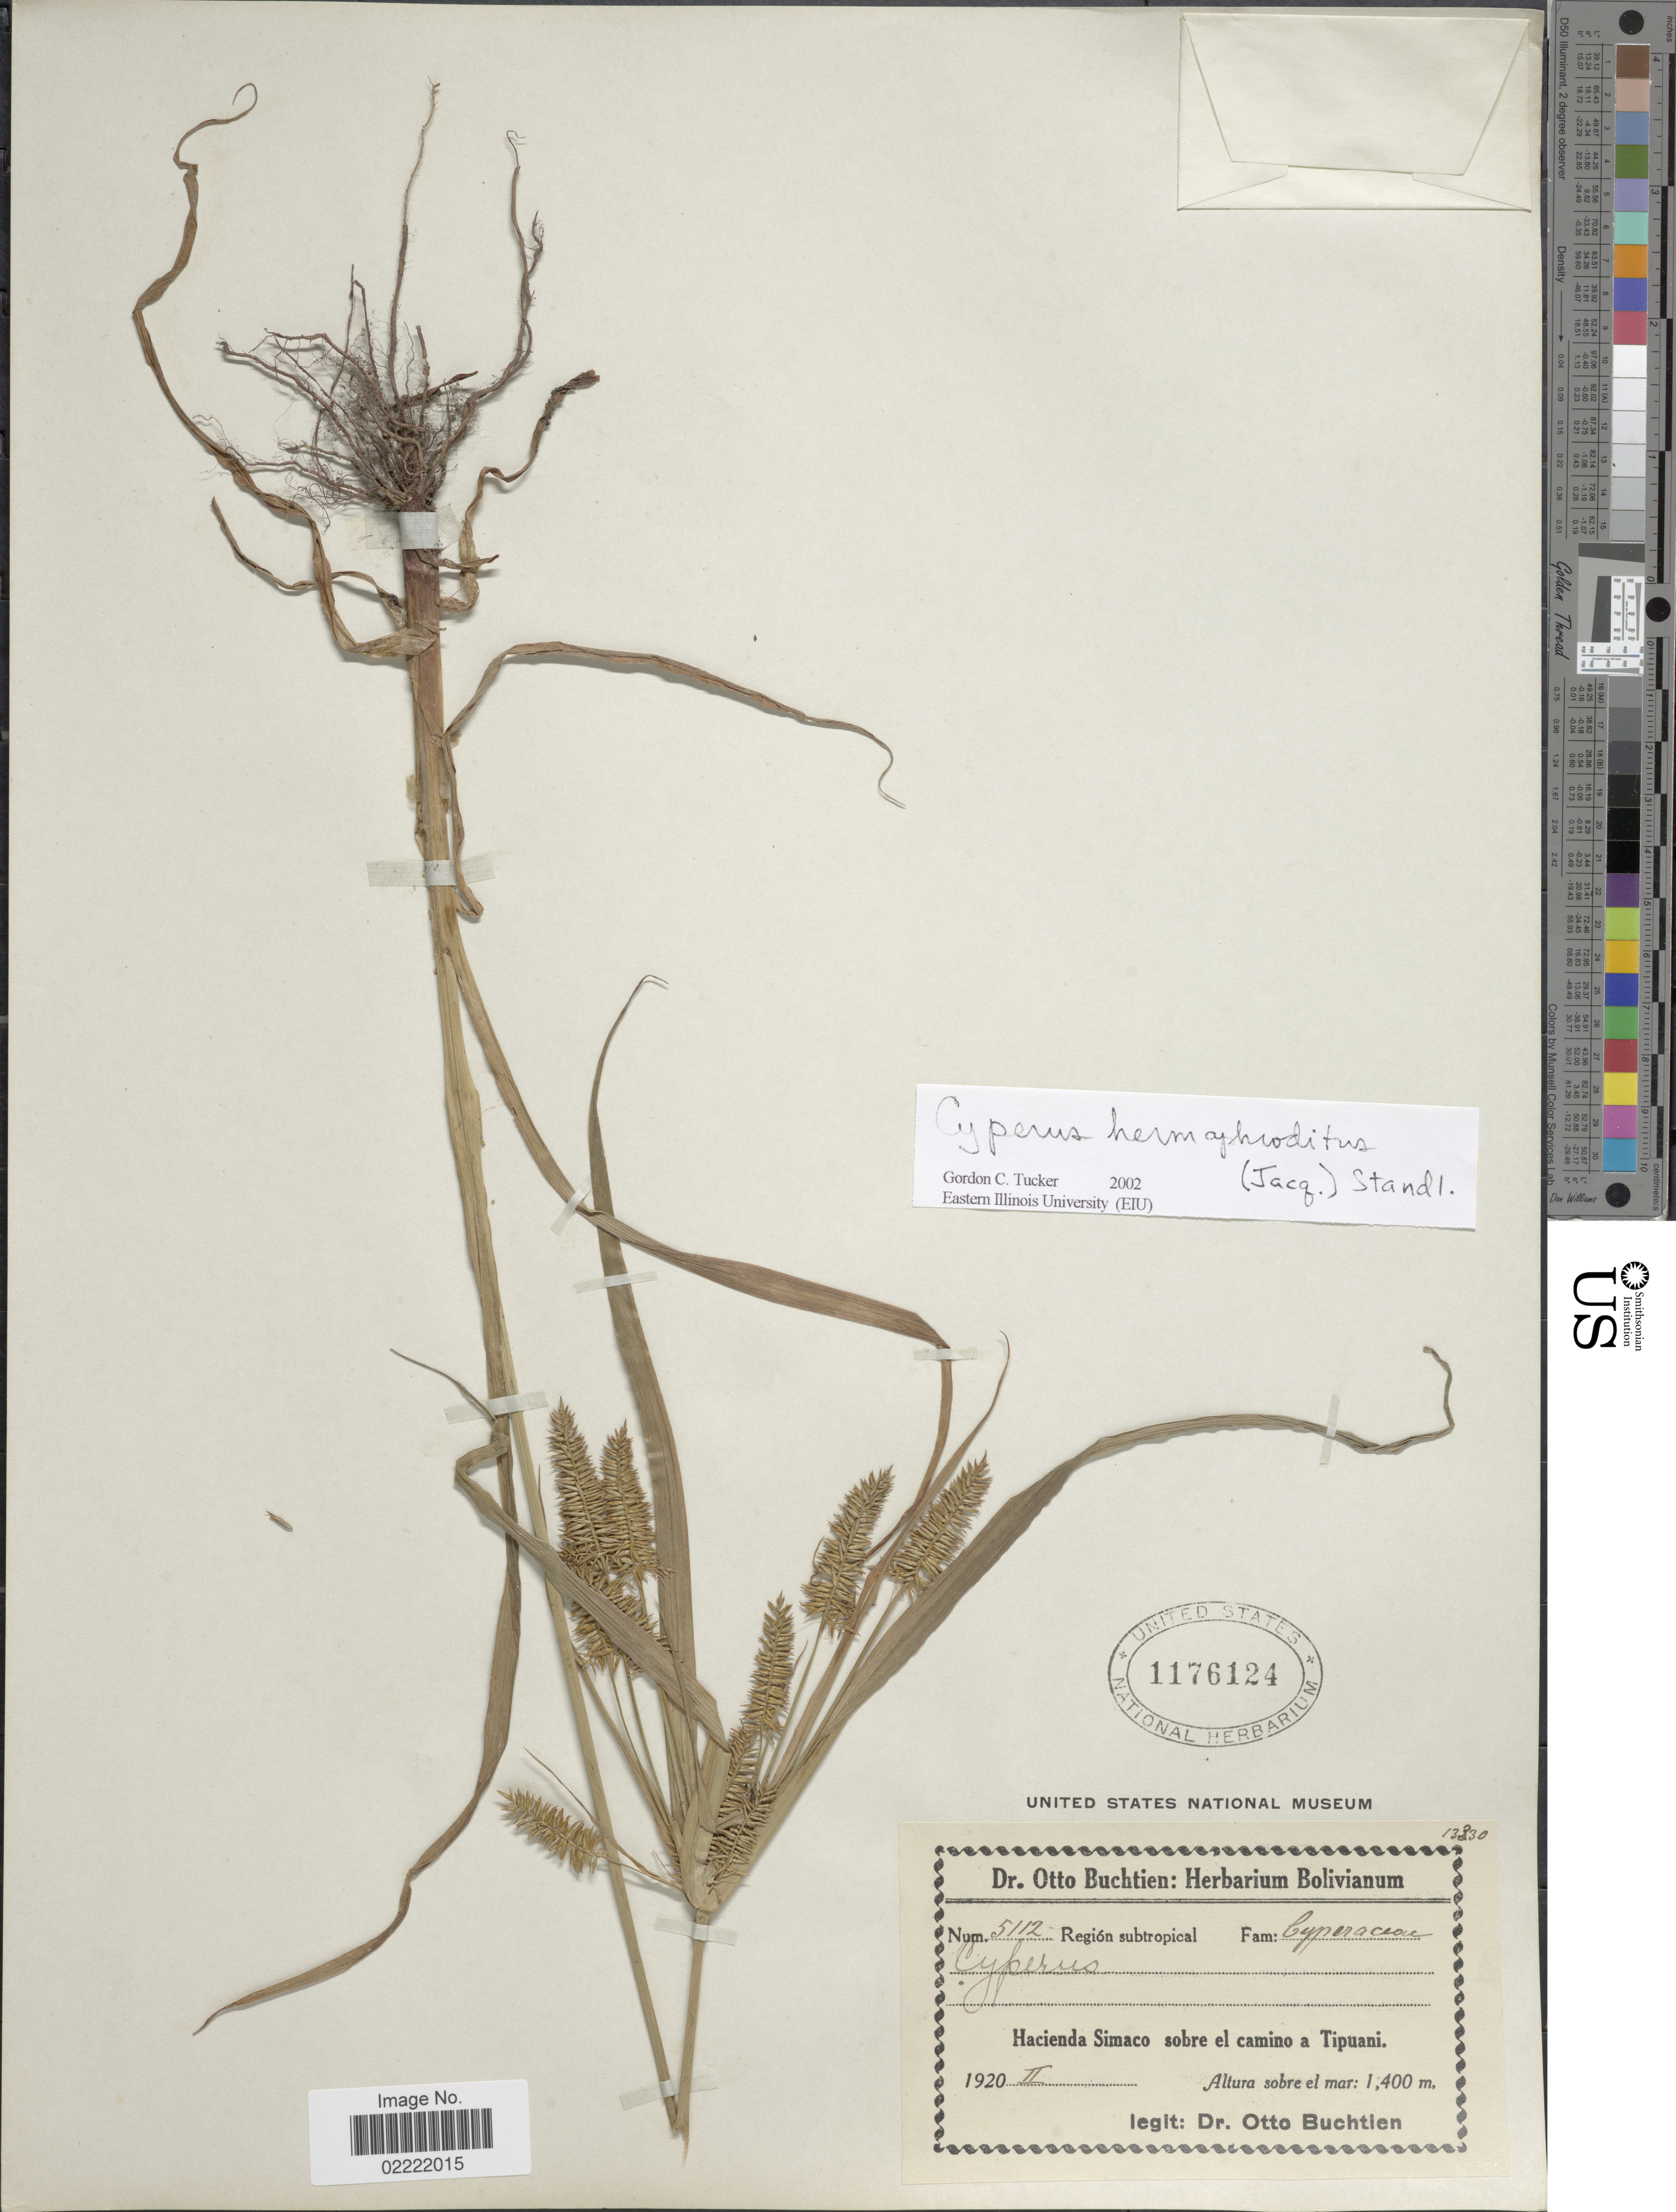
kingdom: Plantae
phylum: Tracheophyta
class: Liliopsida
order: Poales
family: Cyperaceae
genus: Cyperus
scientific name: Cyperus hermaphroditus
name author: (Jacq.) Standl.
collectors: O. Buchtien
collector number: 5112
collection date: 1920-02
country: Bolivia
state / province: La Paz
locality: Hacienda Simaco sobre el camino a Tipuani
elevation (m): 1400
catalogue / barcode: US 1176124